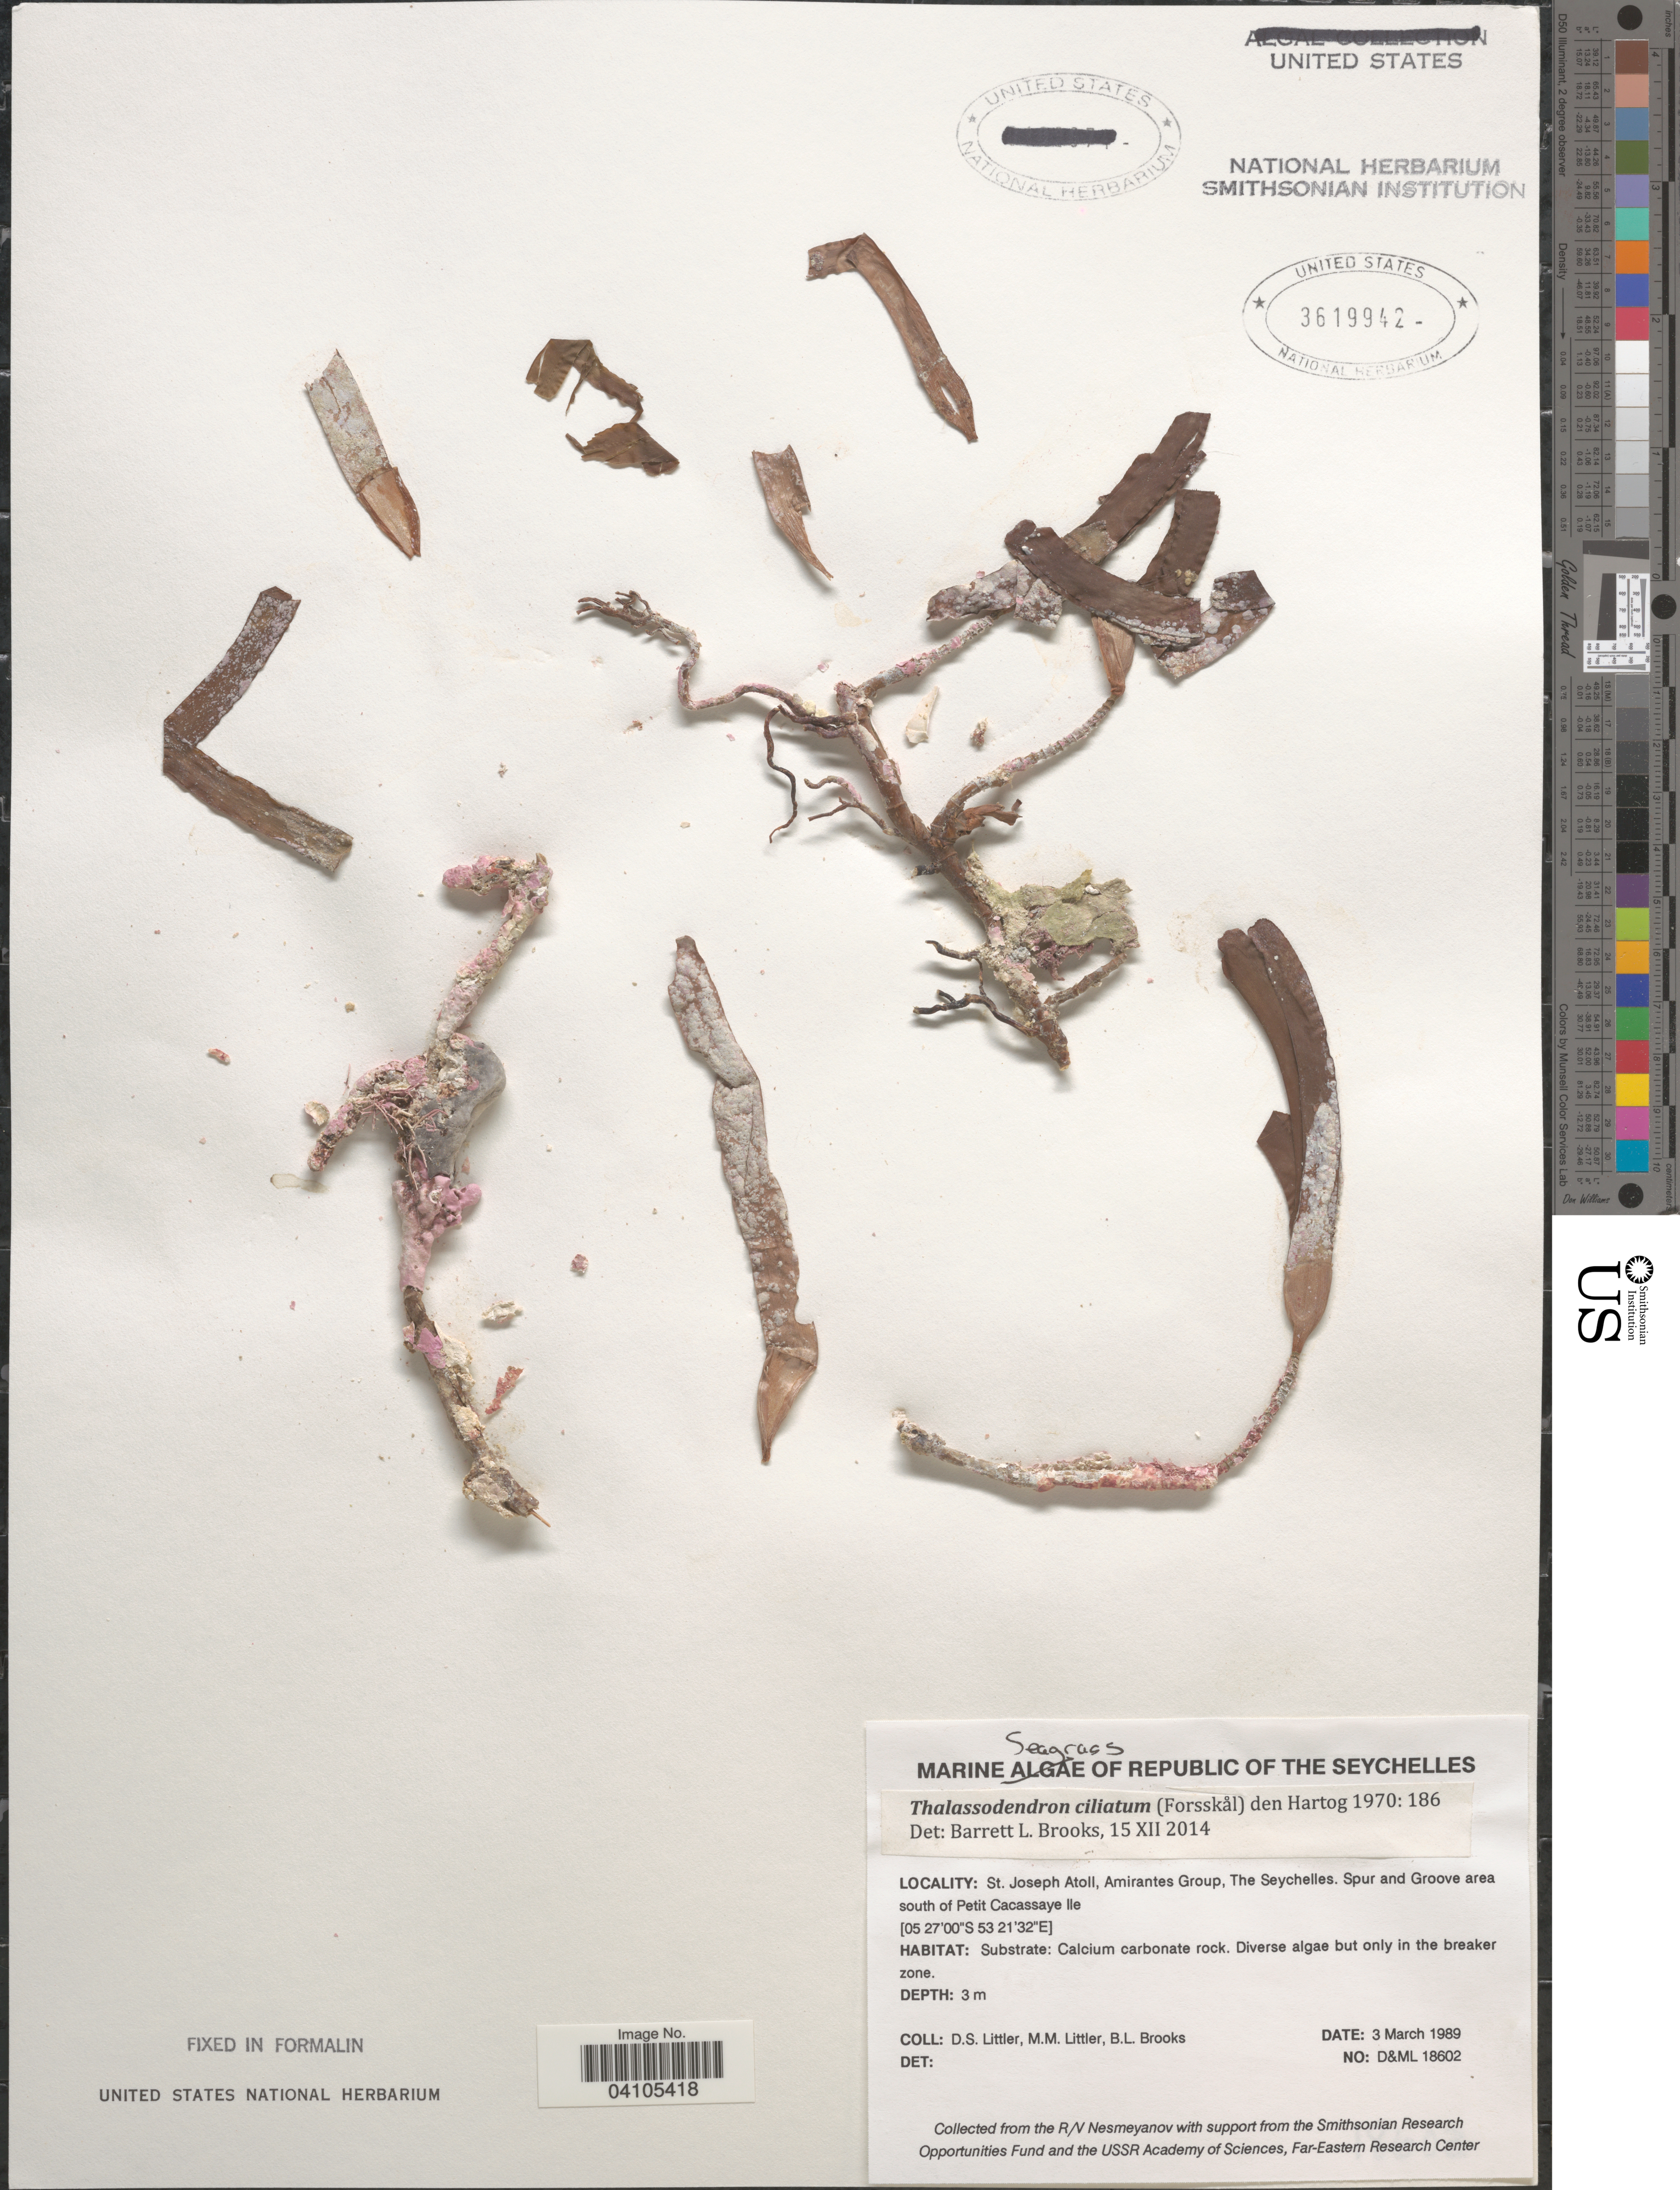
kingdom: Plantae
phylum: Tracheophyta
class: Liliopsida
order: Alismatales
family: Cymodoceaceae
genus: Thalassodendron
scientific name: Thalassodendron ciliatum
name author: (Forssk.) Hartog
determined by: Brooks, B. L., (BOT), Smithsonian Institution - National Museum of Natural History (UNITED STATES)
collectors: D. S. Littler & B. Brooks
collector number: D&ML18602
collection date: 1989-03-03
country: Seychelles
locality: Republic of the Seychelles. St. Joseph Atoll, Amirantes Group. Spur and Groove area south of Petit Cacassaye Ile.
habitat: Substrate: Calcium carbonate rock. Diverse algae but only in the breaker zone.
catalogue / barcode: US 3619942